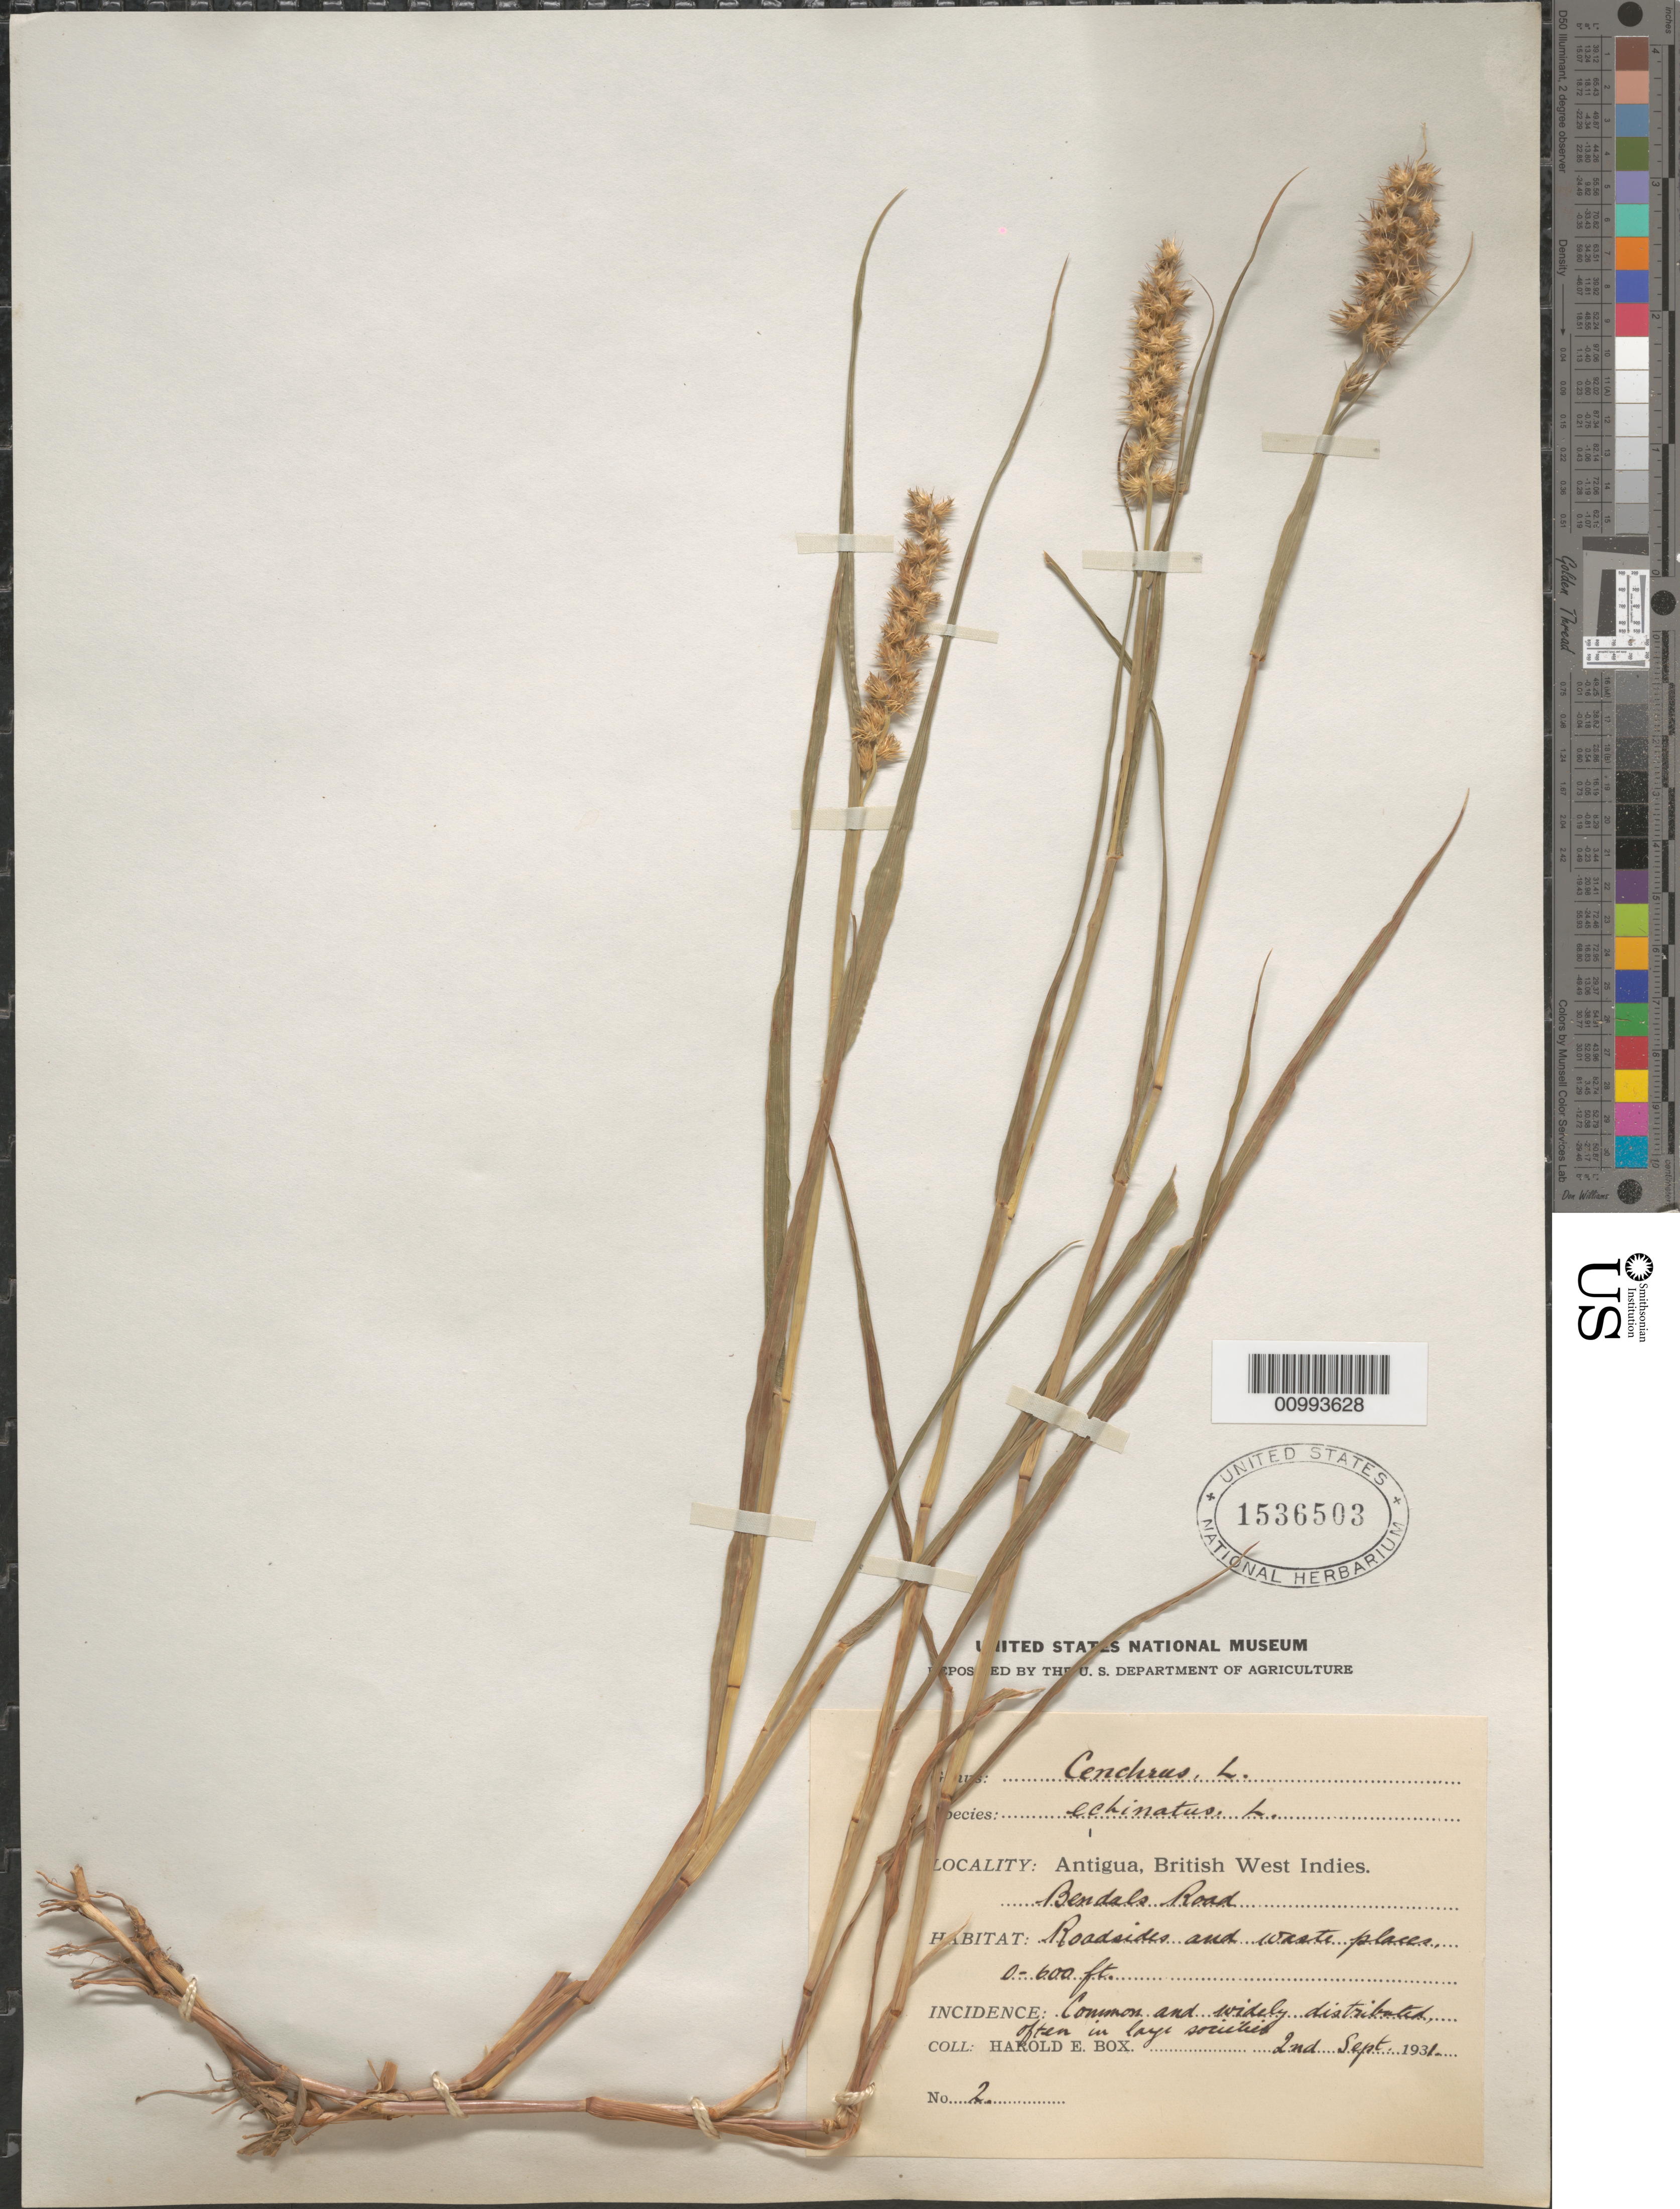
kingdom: Plantae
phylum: Tracheophyta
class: Liliopsida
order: Poales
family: Poaceae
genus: Cenchrus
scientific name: Cenchrus echinatus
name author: L.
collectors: H. E. Box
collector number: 2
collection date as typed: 02 Sep 1931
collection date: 1931-09-02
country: Antigua and Barbuda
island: Antigua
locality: Bendals Road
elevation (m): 0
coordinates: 0 N, 0 E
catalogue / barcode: US 1536503